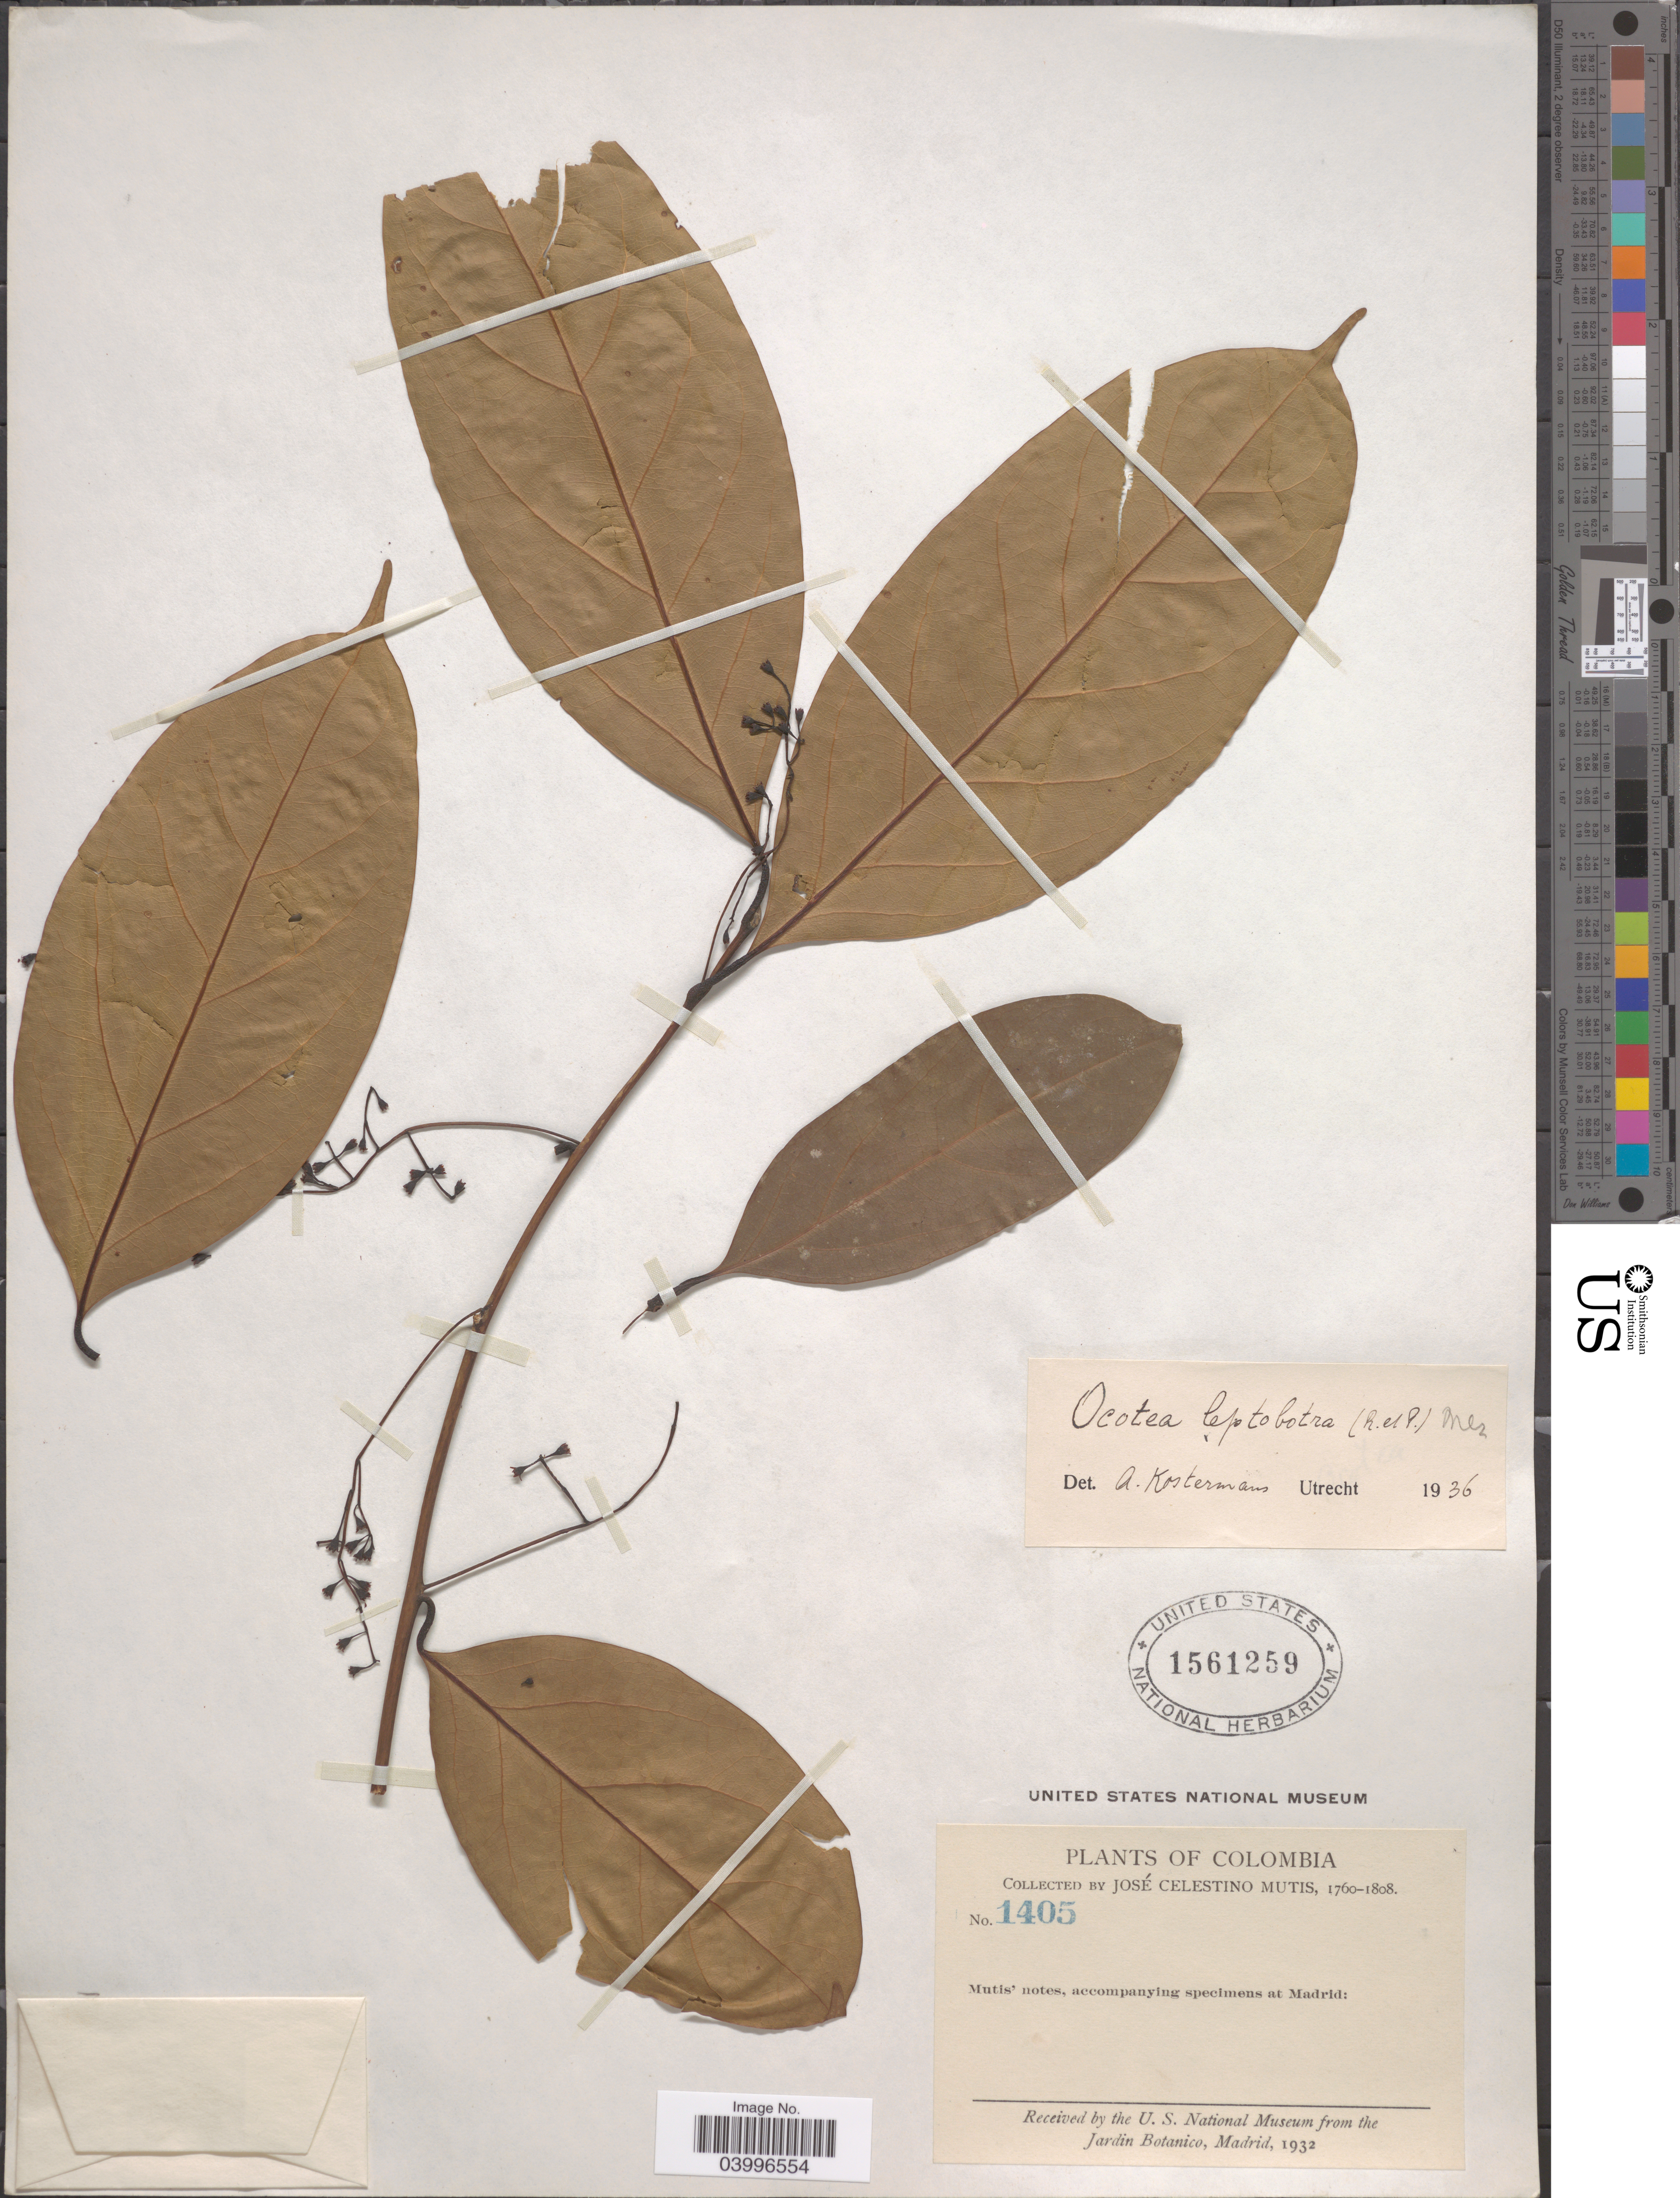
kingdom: Plantae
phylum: Tracheophyta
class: Magnoliopsida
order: Laurales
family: Lauraceae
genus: Ocotea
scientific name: Ocotea leptobotra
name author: (Ruiz et al.) Mez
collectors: J. C. B. Mutis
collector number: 1405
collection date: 1760/1808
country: Colombia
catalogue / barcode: US 1561259